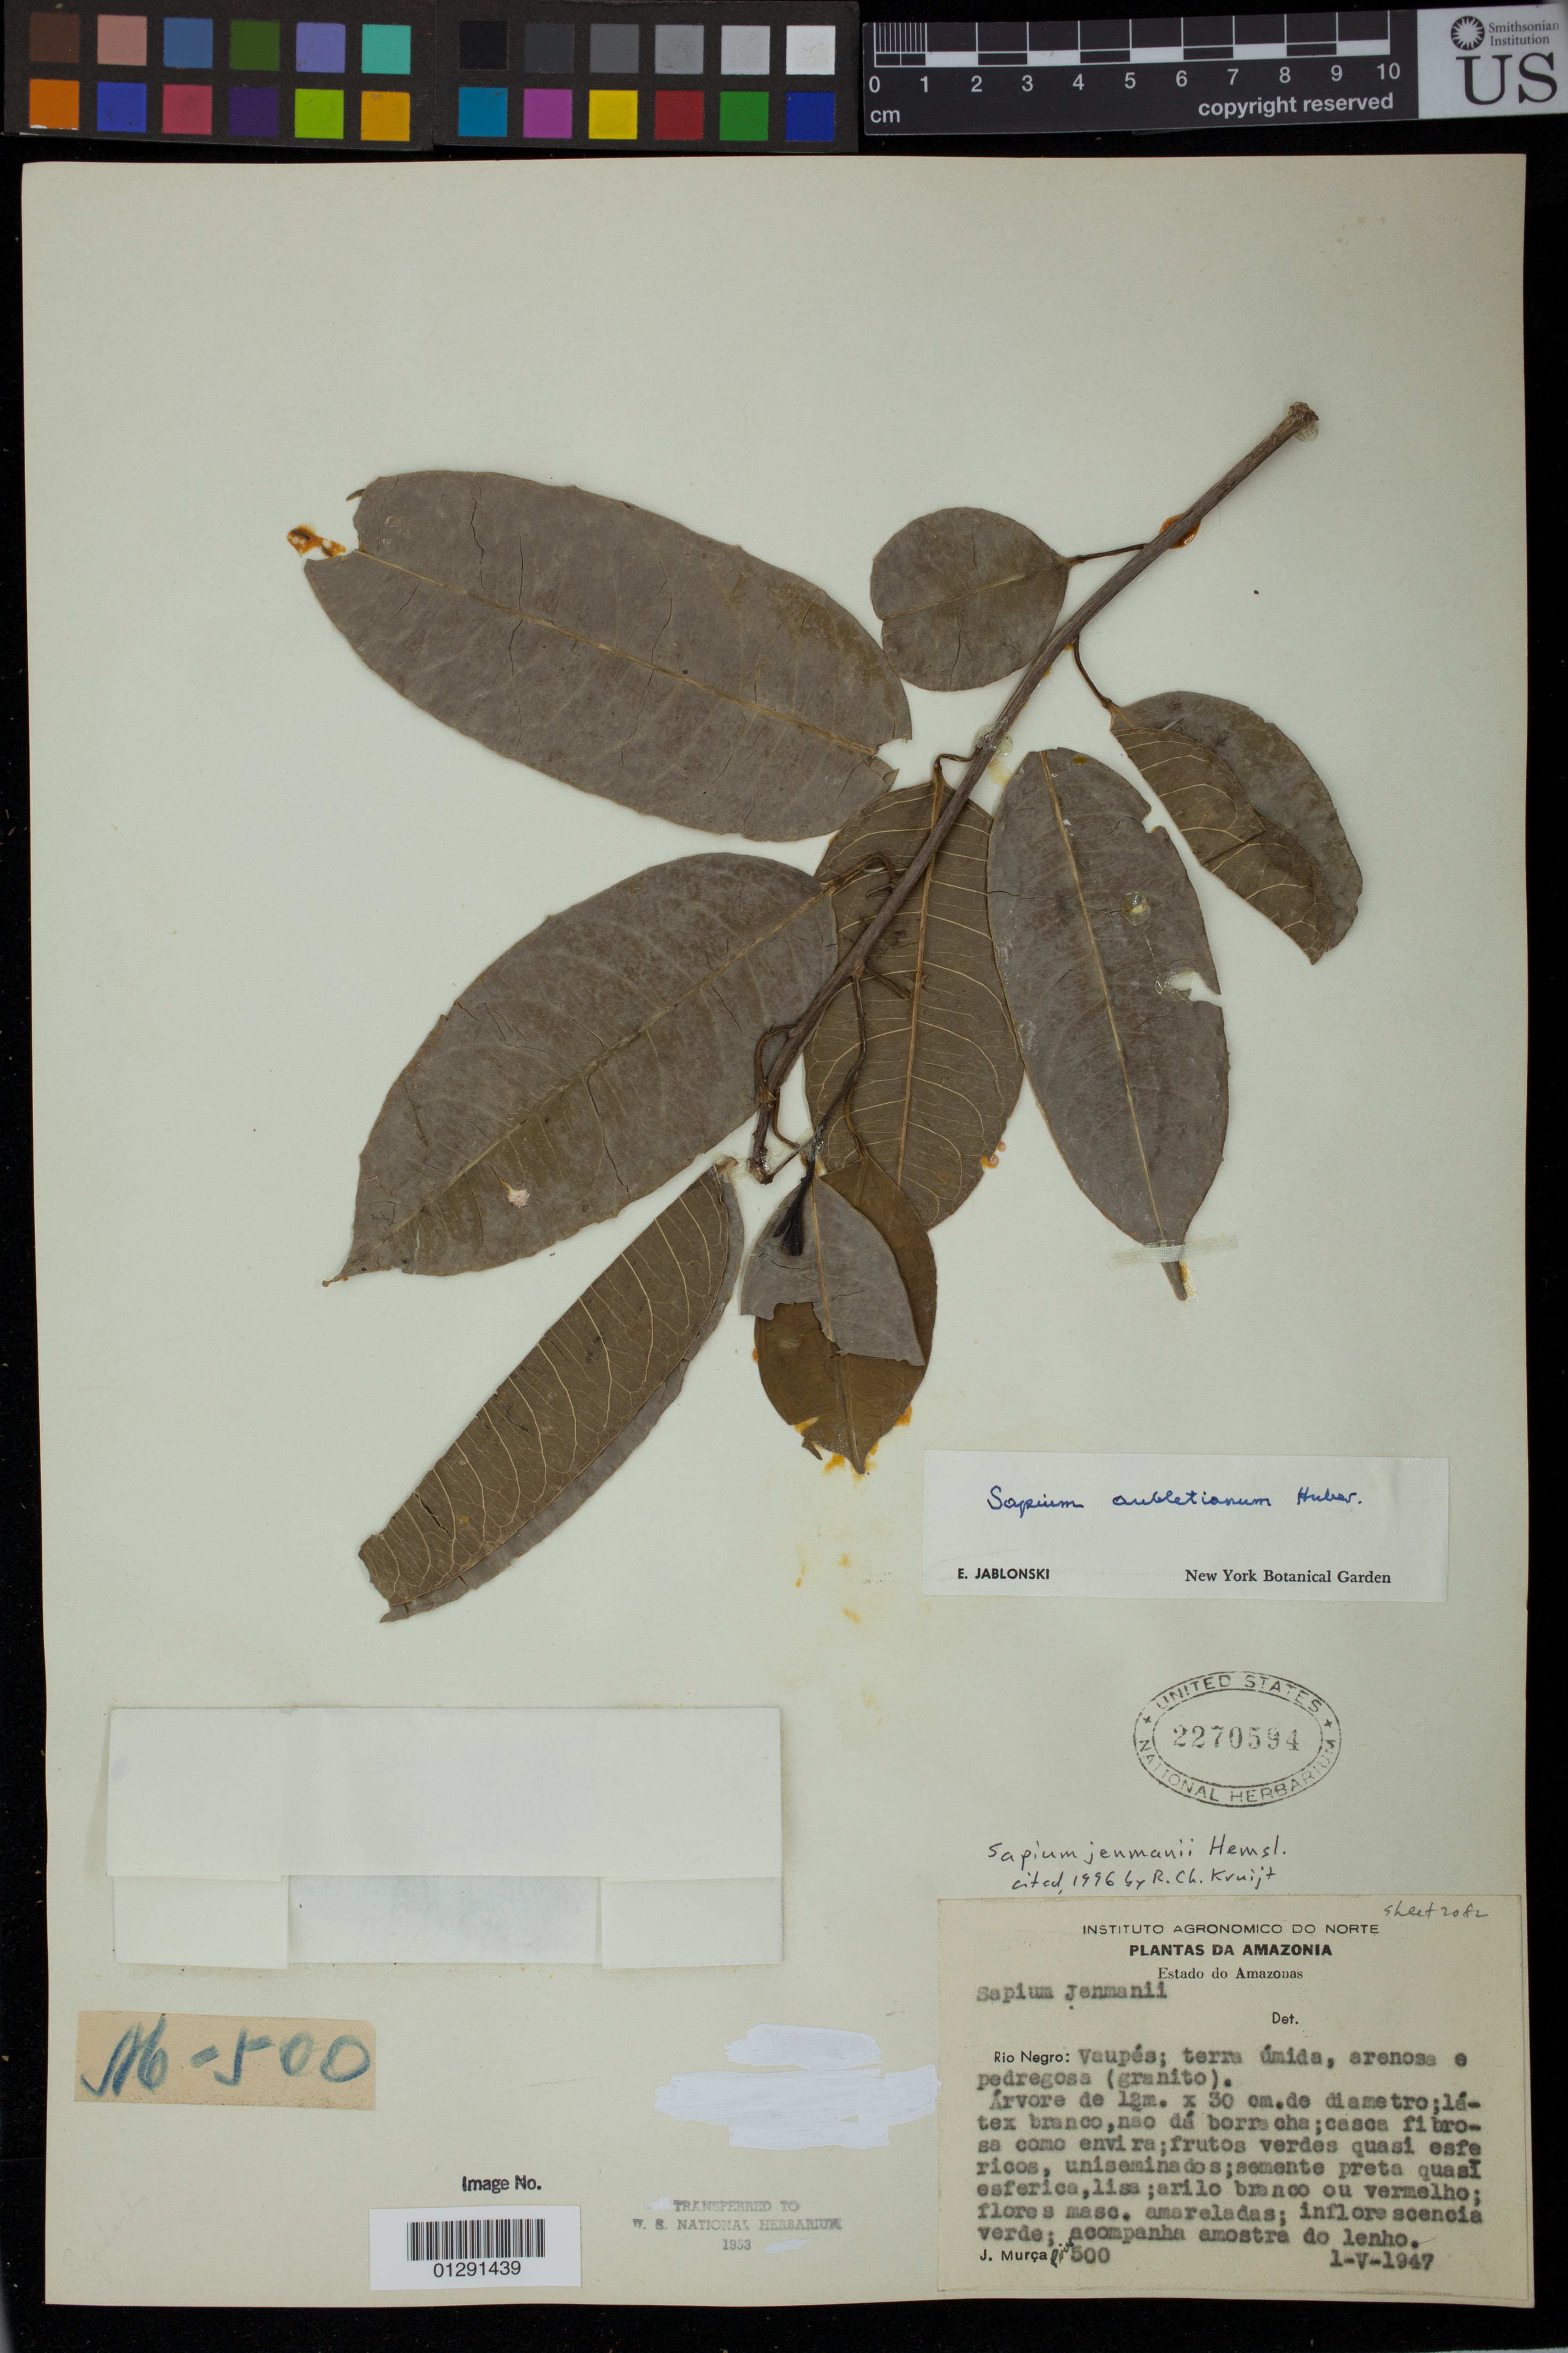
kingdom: Plantae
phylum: Tracheophyta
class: Magnoliopsida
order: Malpighiales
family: Euphorbiaceae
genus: Sapium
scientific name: Sapium jenmanii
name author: Hemsl.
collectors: J. M. Pires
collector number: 500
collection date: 1947-05-01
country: Colombia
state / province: Vaupes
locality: Rio Negro, Estado Amazonas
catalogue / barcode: US 2270594